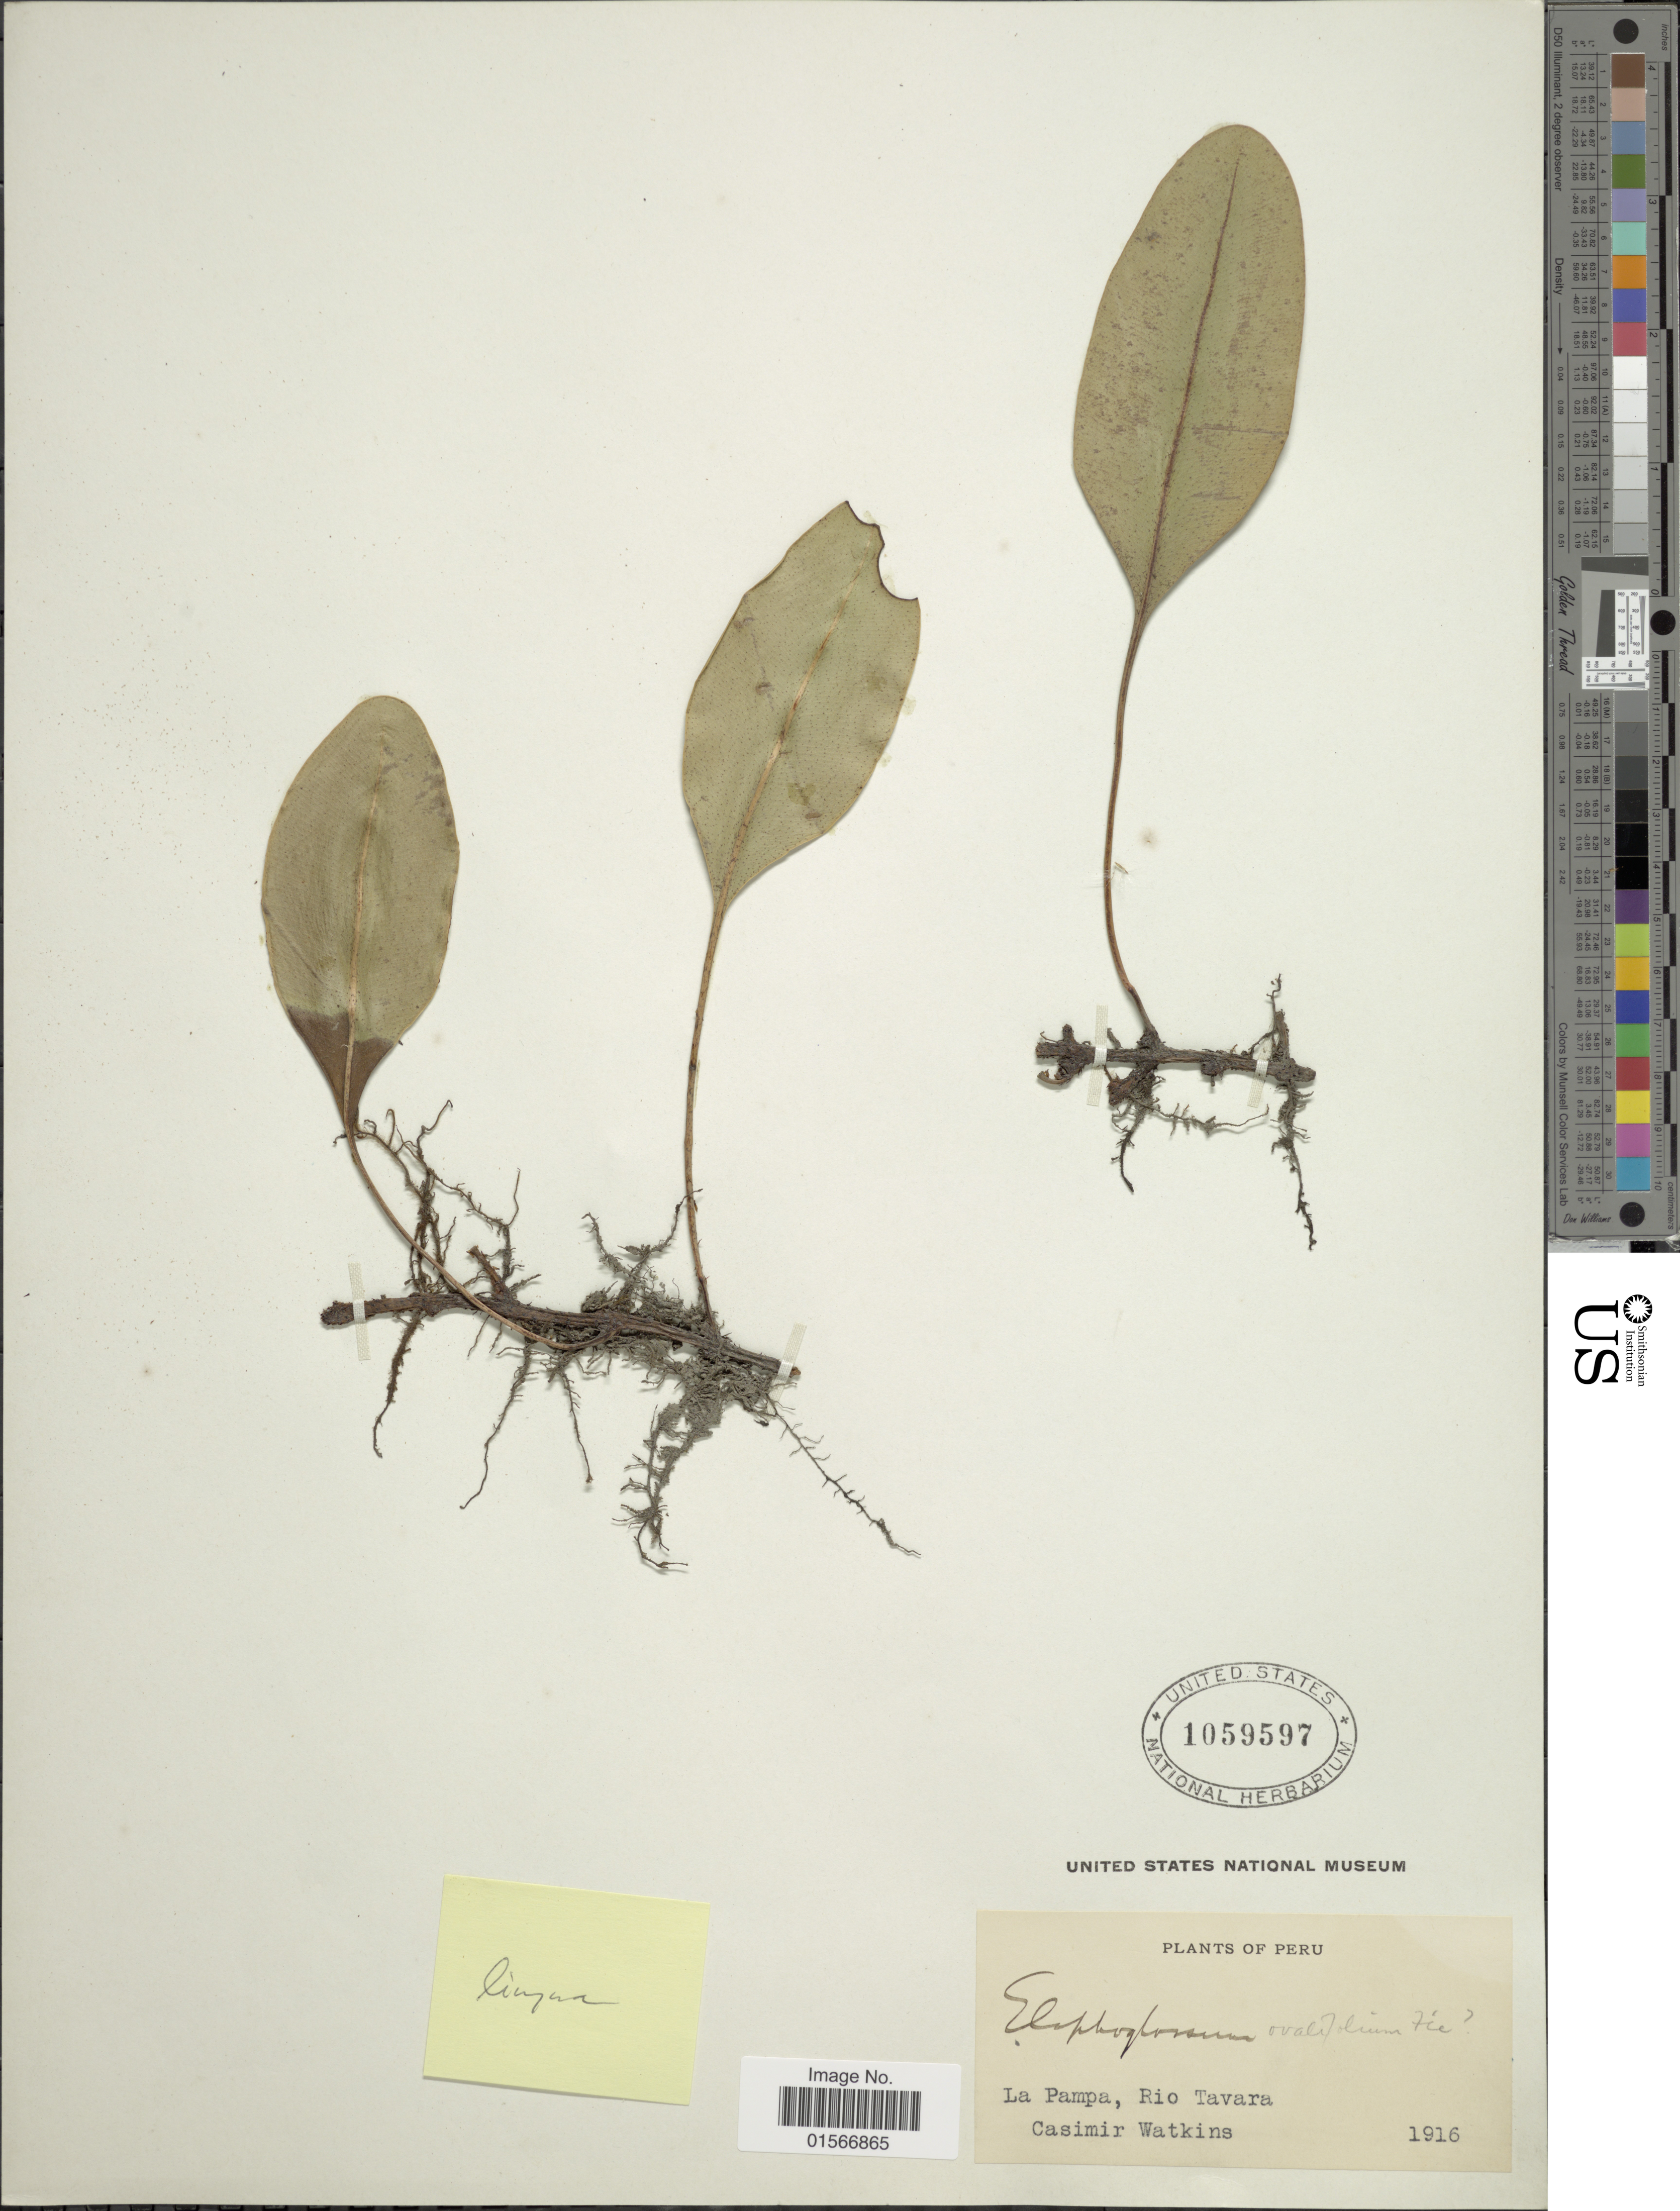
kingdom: Plantae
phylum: Tracheophyta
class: Polypodiopsida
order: Polypodiales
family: Dryopteridaceae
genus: Elaphoglossum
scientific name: Elaphoglossum lingua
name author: (C. Presl) Brack.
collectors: C. Watkins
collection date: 1916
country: Peru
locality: La Pampa, Rio Tavara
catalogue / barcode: US 1059597